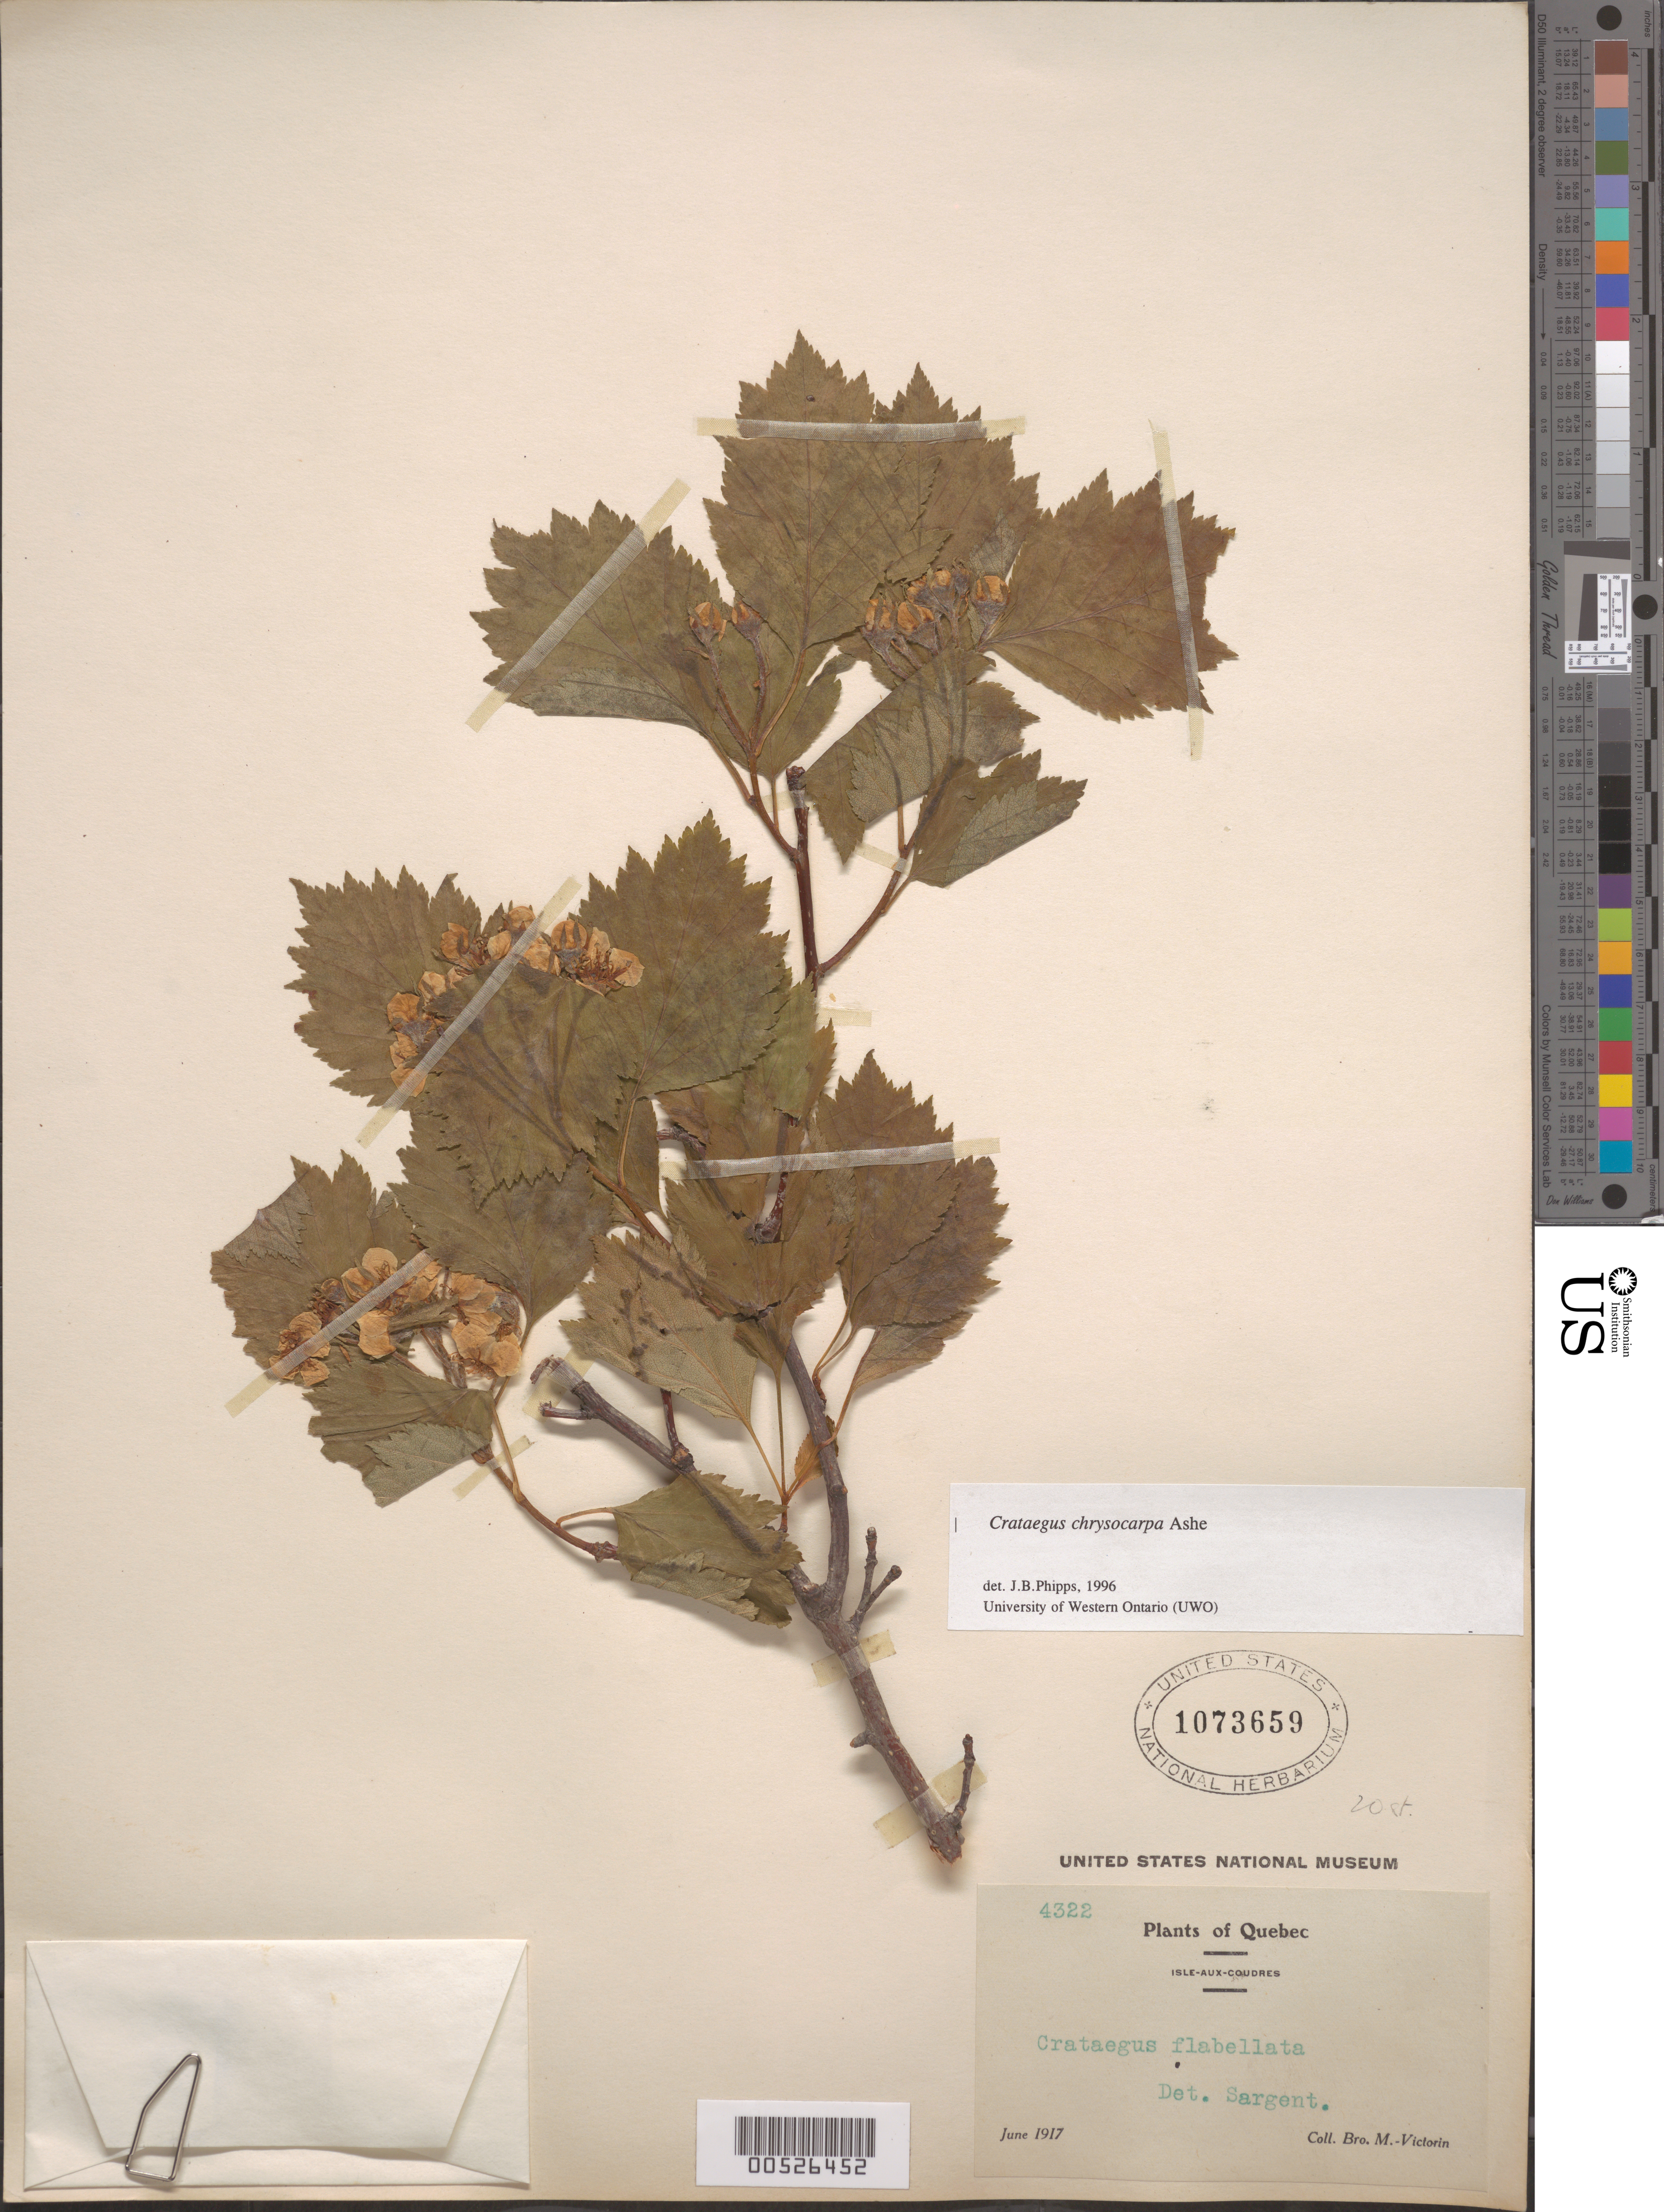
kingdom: Plantae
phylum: Tracheophyta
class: Magnoliopsida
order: Rosales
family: Rosaceae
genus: Crataegus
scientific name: Crataegus chrysocarpa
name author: Ashe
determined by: Phipps, James B., (UWO), University of Western Ontario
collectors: Fr. Marie-Victorin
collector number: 4322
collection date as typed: Jun 1917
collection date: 1917-06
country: Canada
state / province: Quebec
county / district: Charlevoix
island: Iles aux Coudres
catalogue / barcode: US 1073659